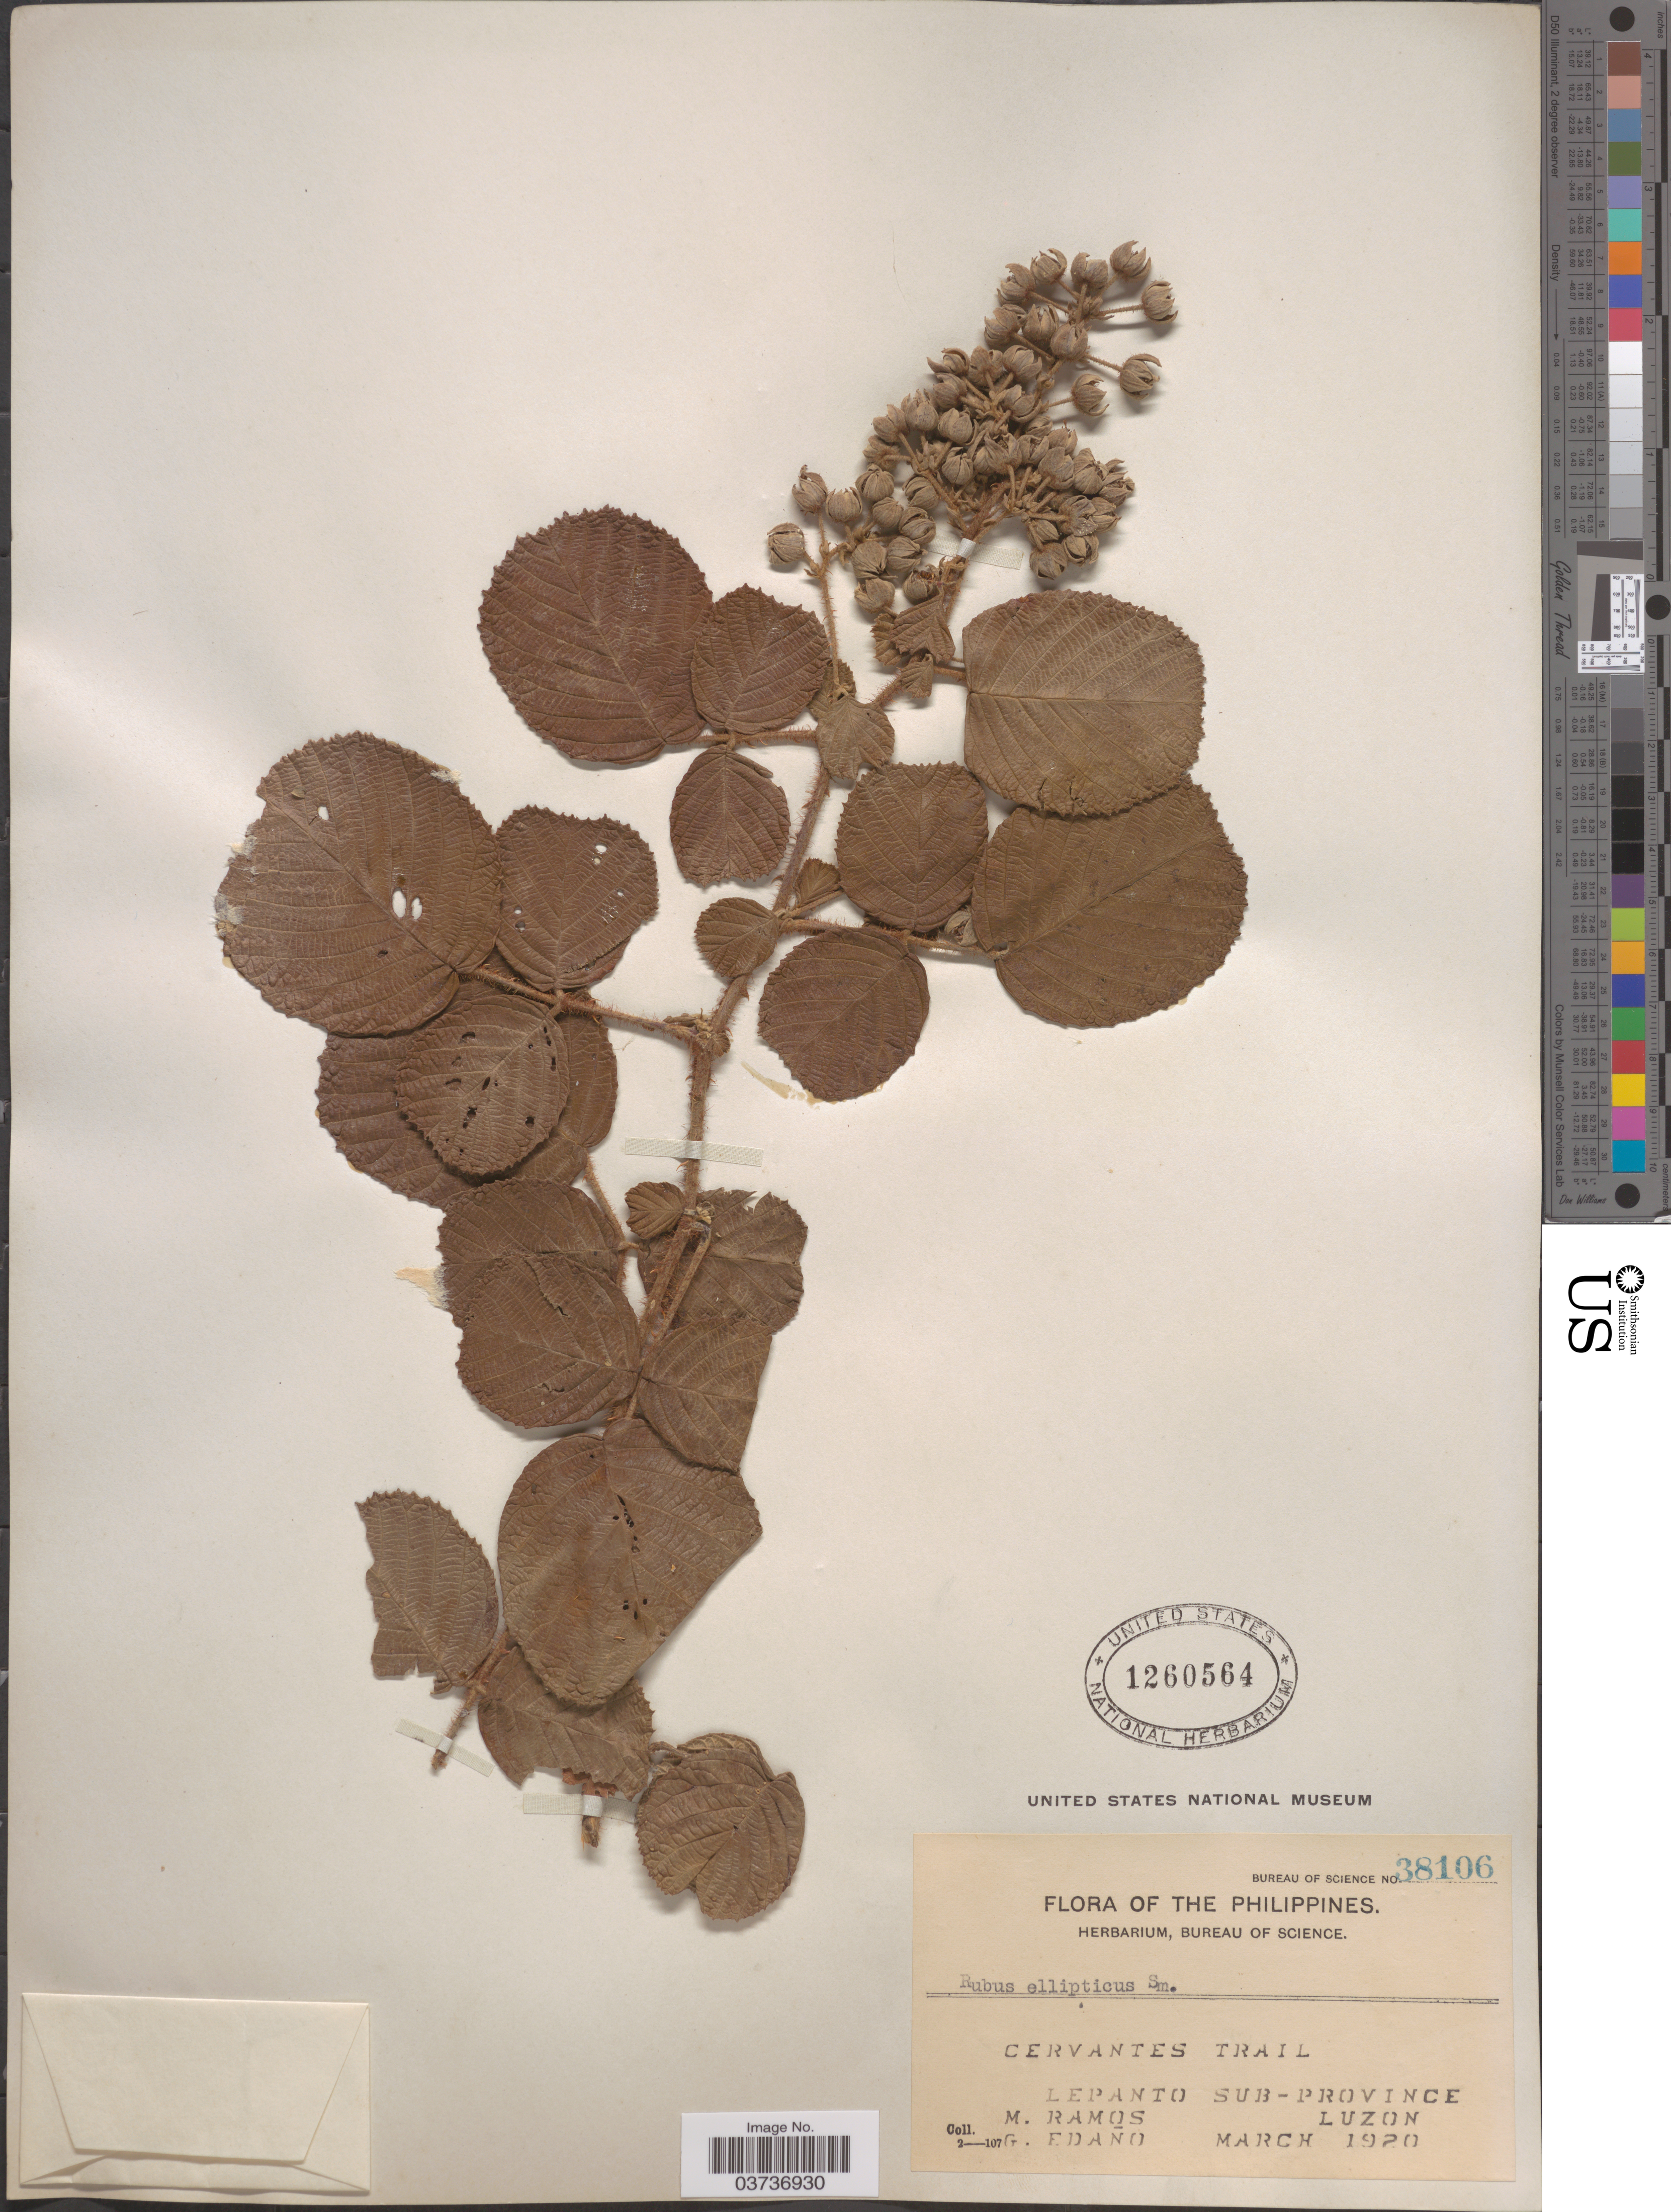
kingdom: Plantae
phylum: Tracheophyta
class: Magnoliopsida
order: Rosales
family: Rosaceae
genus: Rubus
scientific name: Rubus ellipticus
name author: Sm.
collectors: M. Ramos & G. Edaño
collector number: Bureau of Science 38106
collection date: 1920-03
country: Philippines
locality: Cervantes Trail. Lepanto Sub-Province. Luzon.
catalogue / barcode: US 1260564